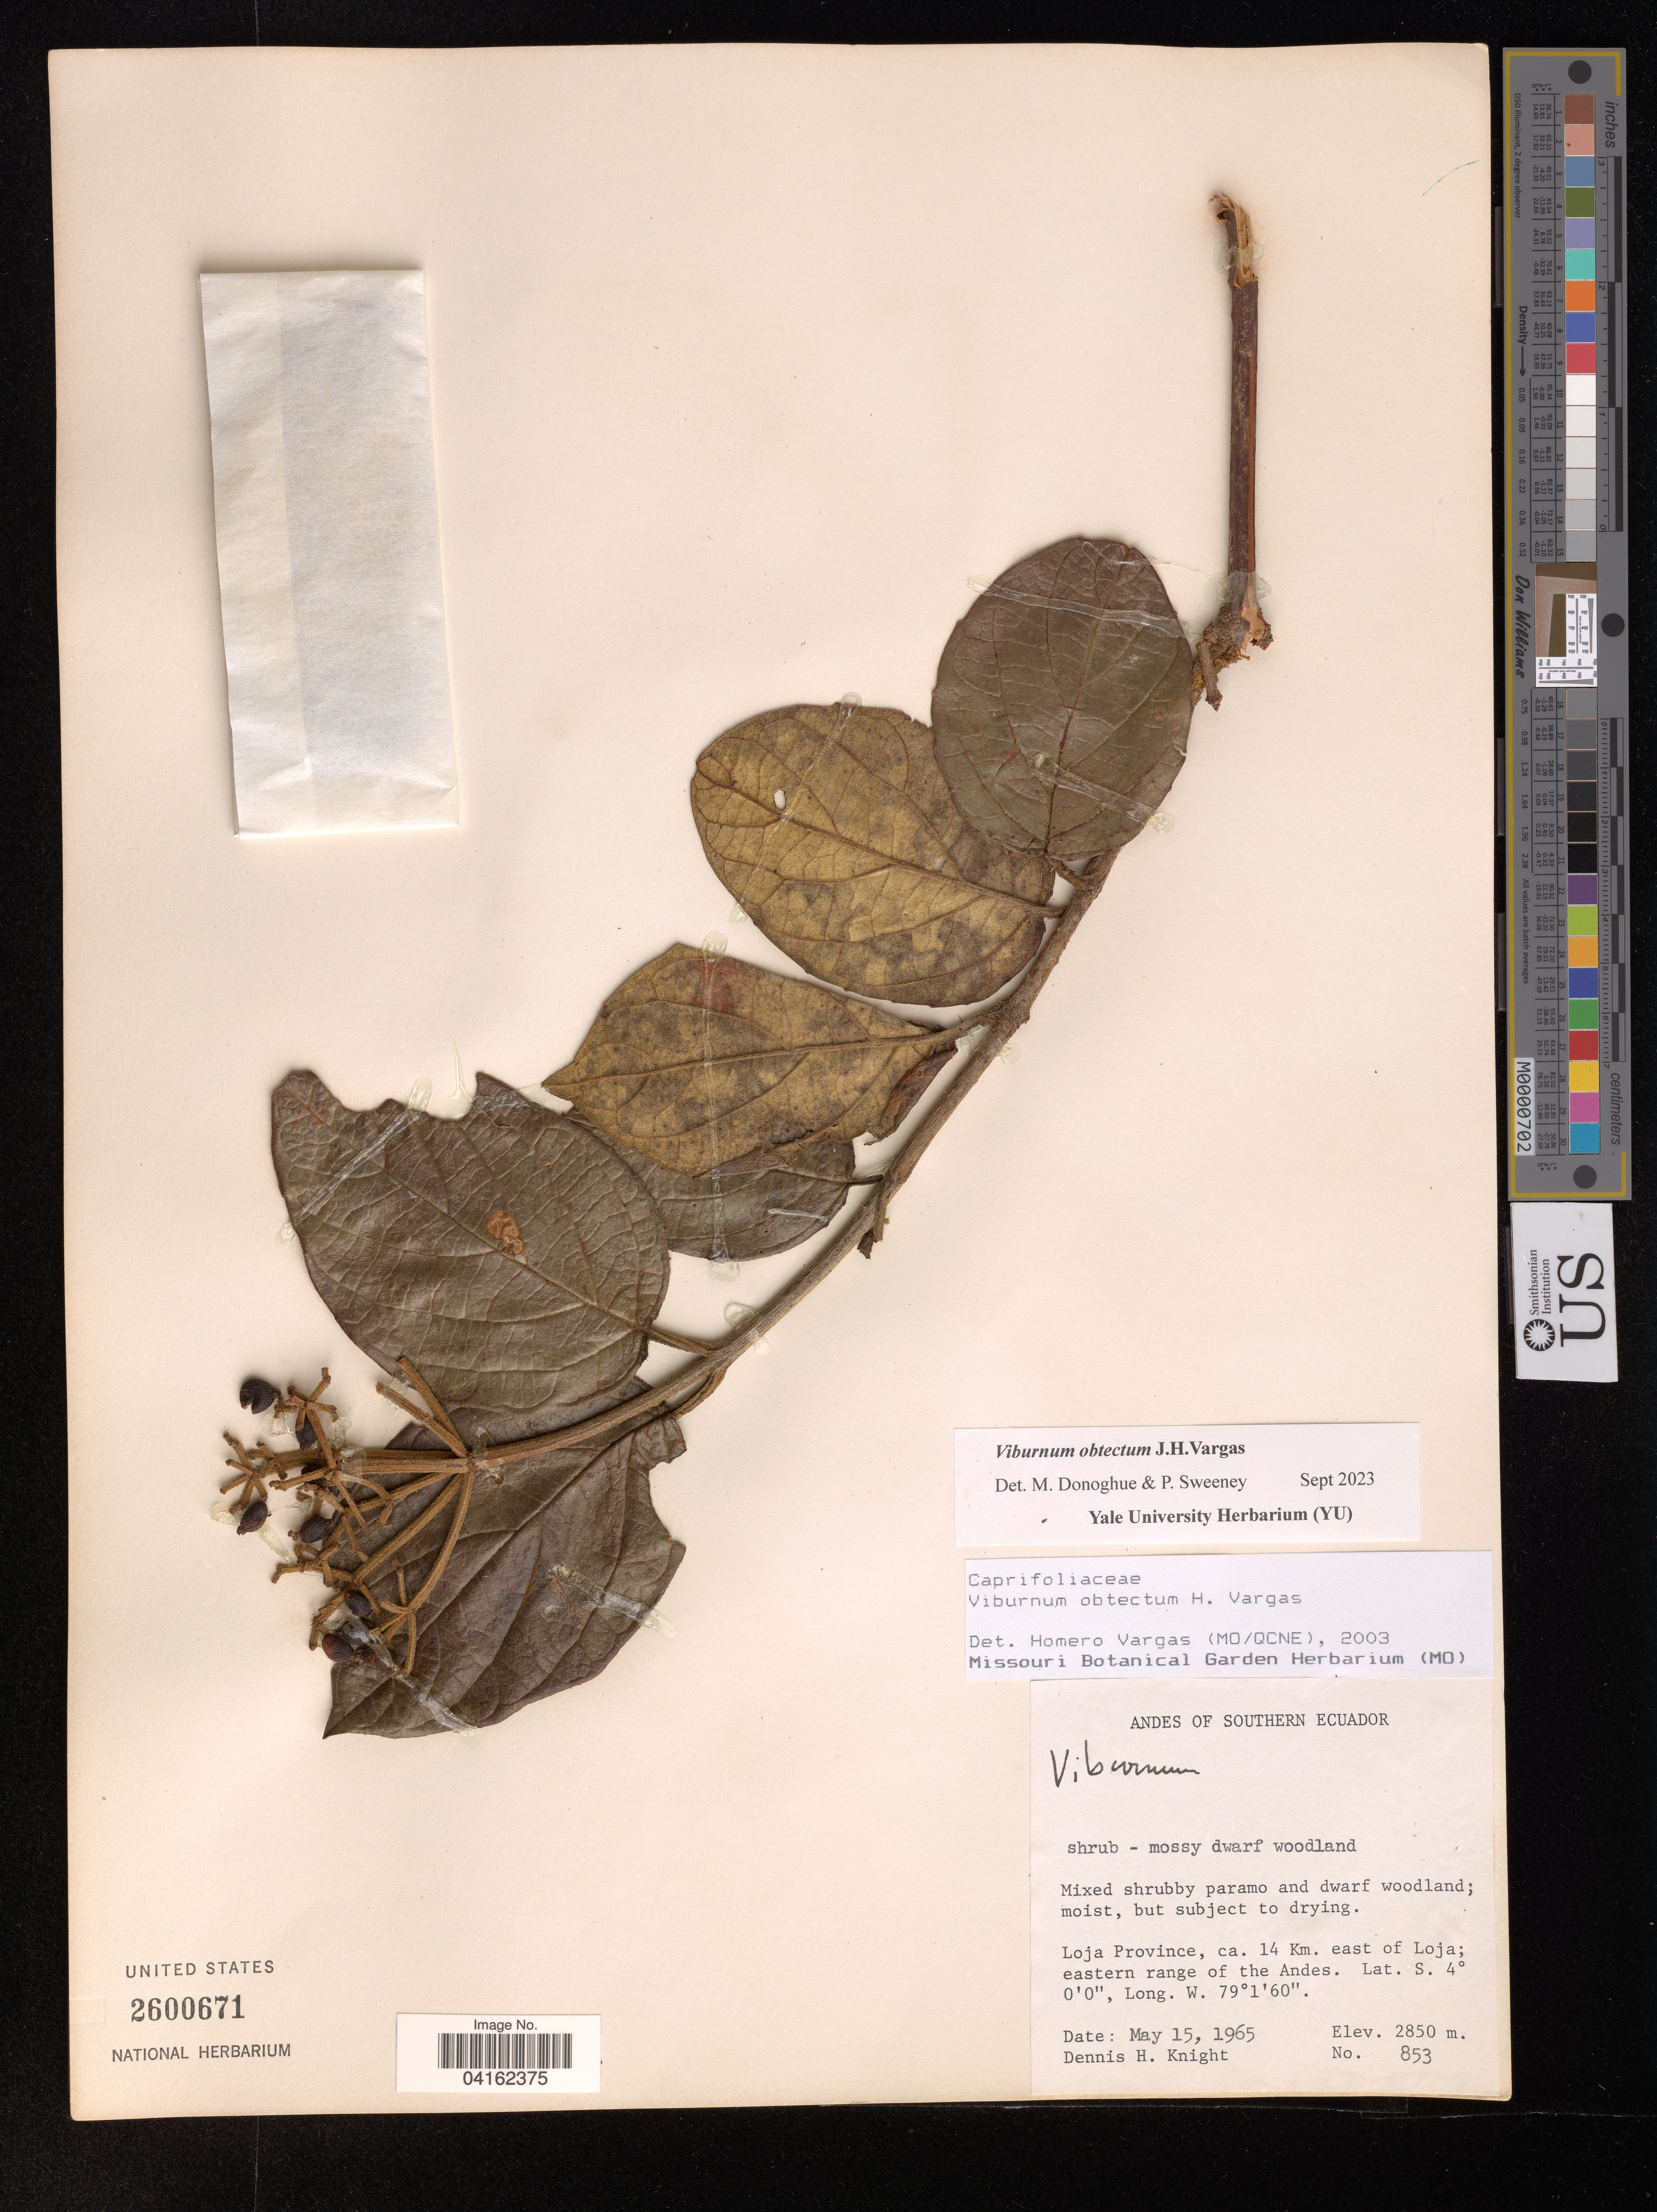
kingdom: Plantae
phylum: Tracheophyta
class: Magnoliopsida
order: Dipsacales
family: Viburnaceae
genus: Viburnum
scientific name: Viburnum obtectum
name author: Vargas López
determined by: Donoghue, M. J.; Sweeney, P. W.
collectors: D. Knight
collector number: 853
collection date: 1965-05-15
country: Ecuador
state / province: Loja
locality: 14 km E of Loja, eastern range of the Andes.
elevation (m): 2850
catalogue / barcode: US 2600671